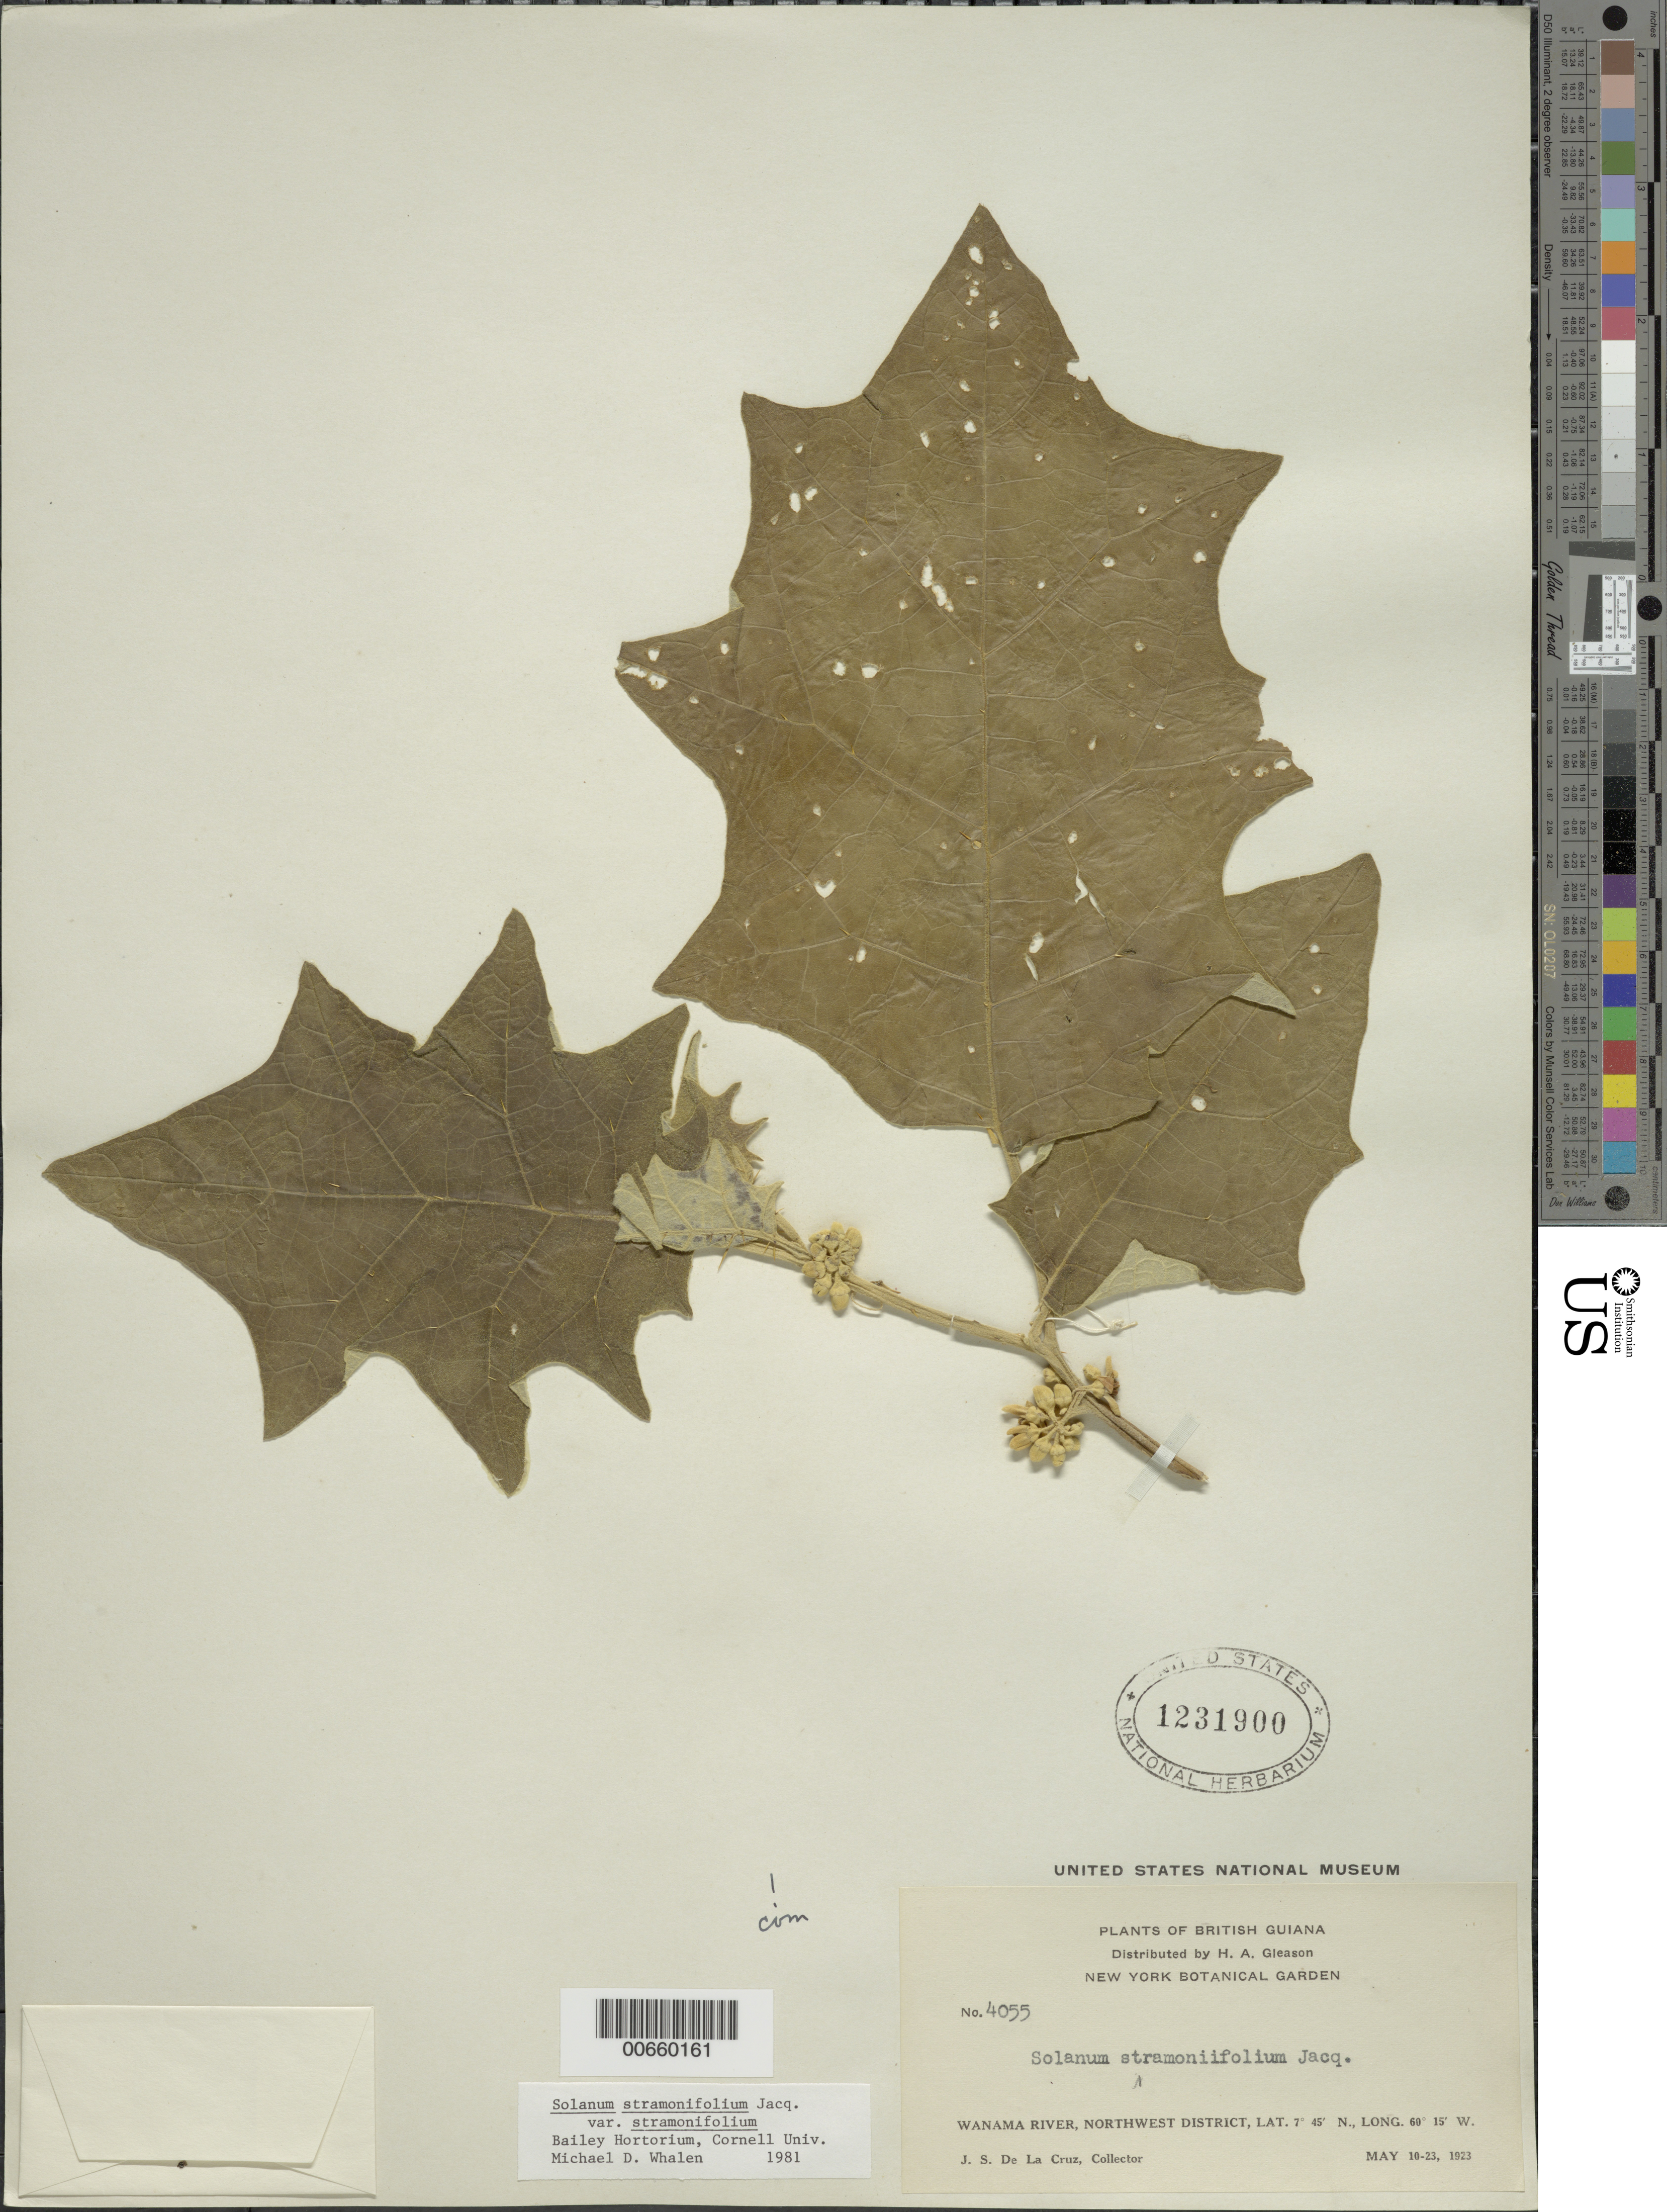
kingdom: Plantae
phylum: Tracheophyta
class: Magnoliopsida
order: Solanales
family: Solanaceae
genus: Solanum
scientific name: Solanum stramoniifolium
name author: Jacq.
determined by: Whalen, M. D.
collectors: J. S. de la Cruz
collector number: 4055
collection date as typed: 5 May 1923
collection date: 1923-05-05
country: Guyana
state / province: Barima-Waini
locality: Wanama R., NW District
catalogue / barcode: US 1231900